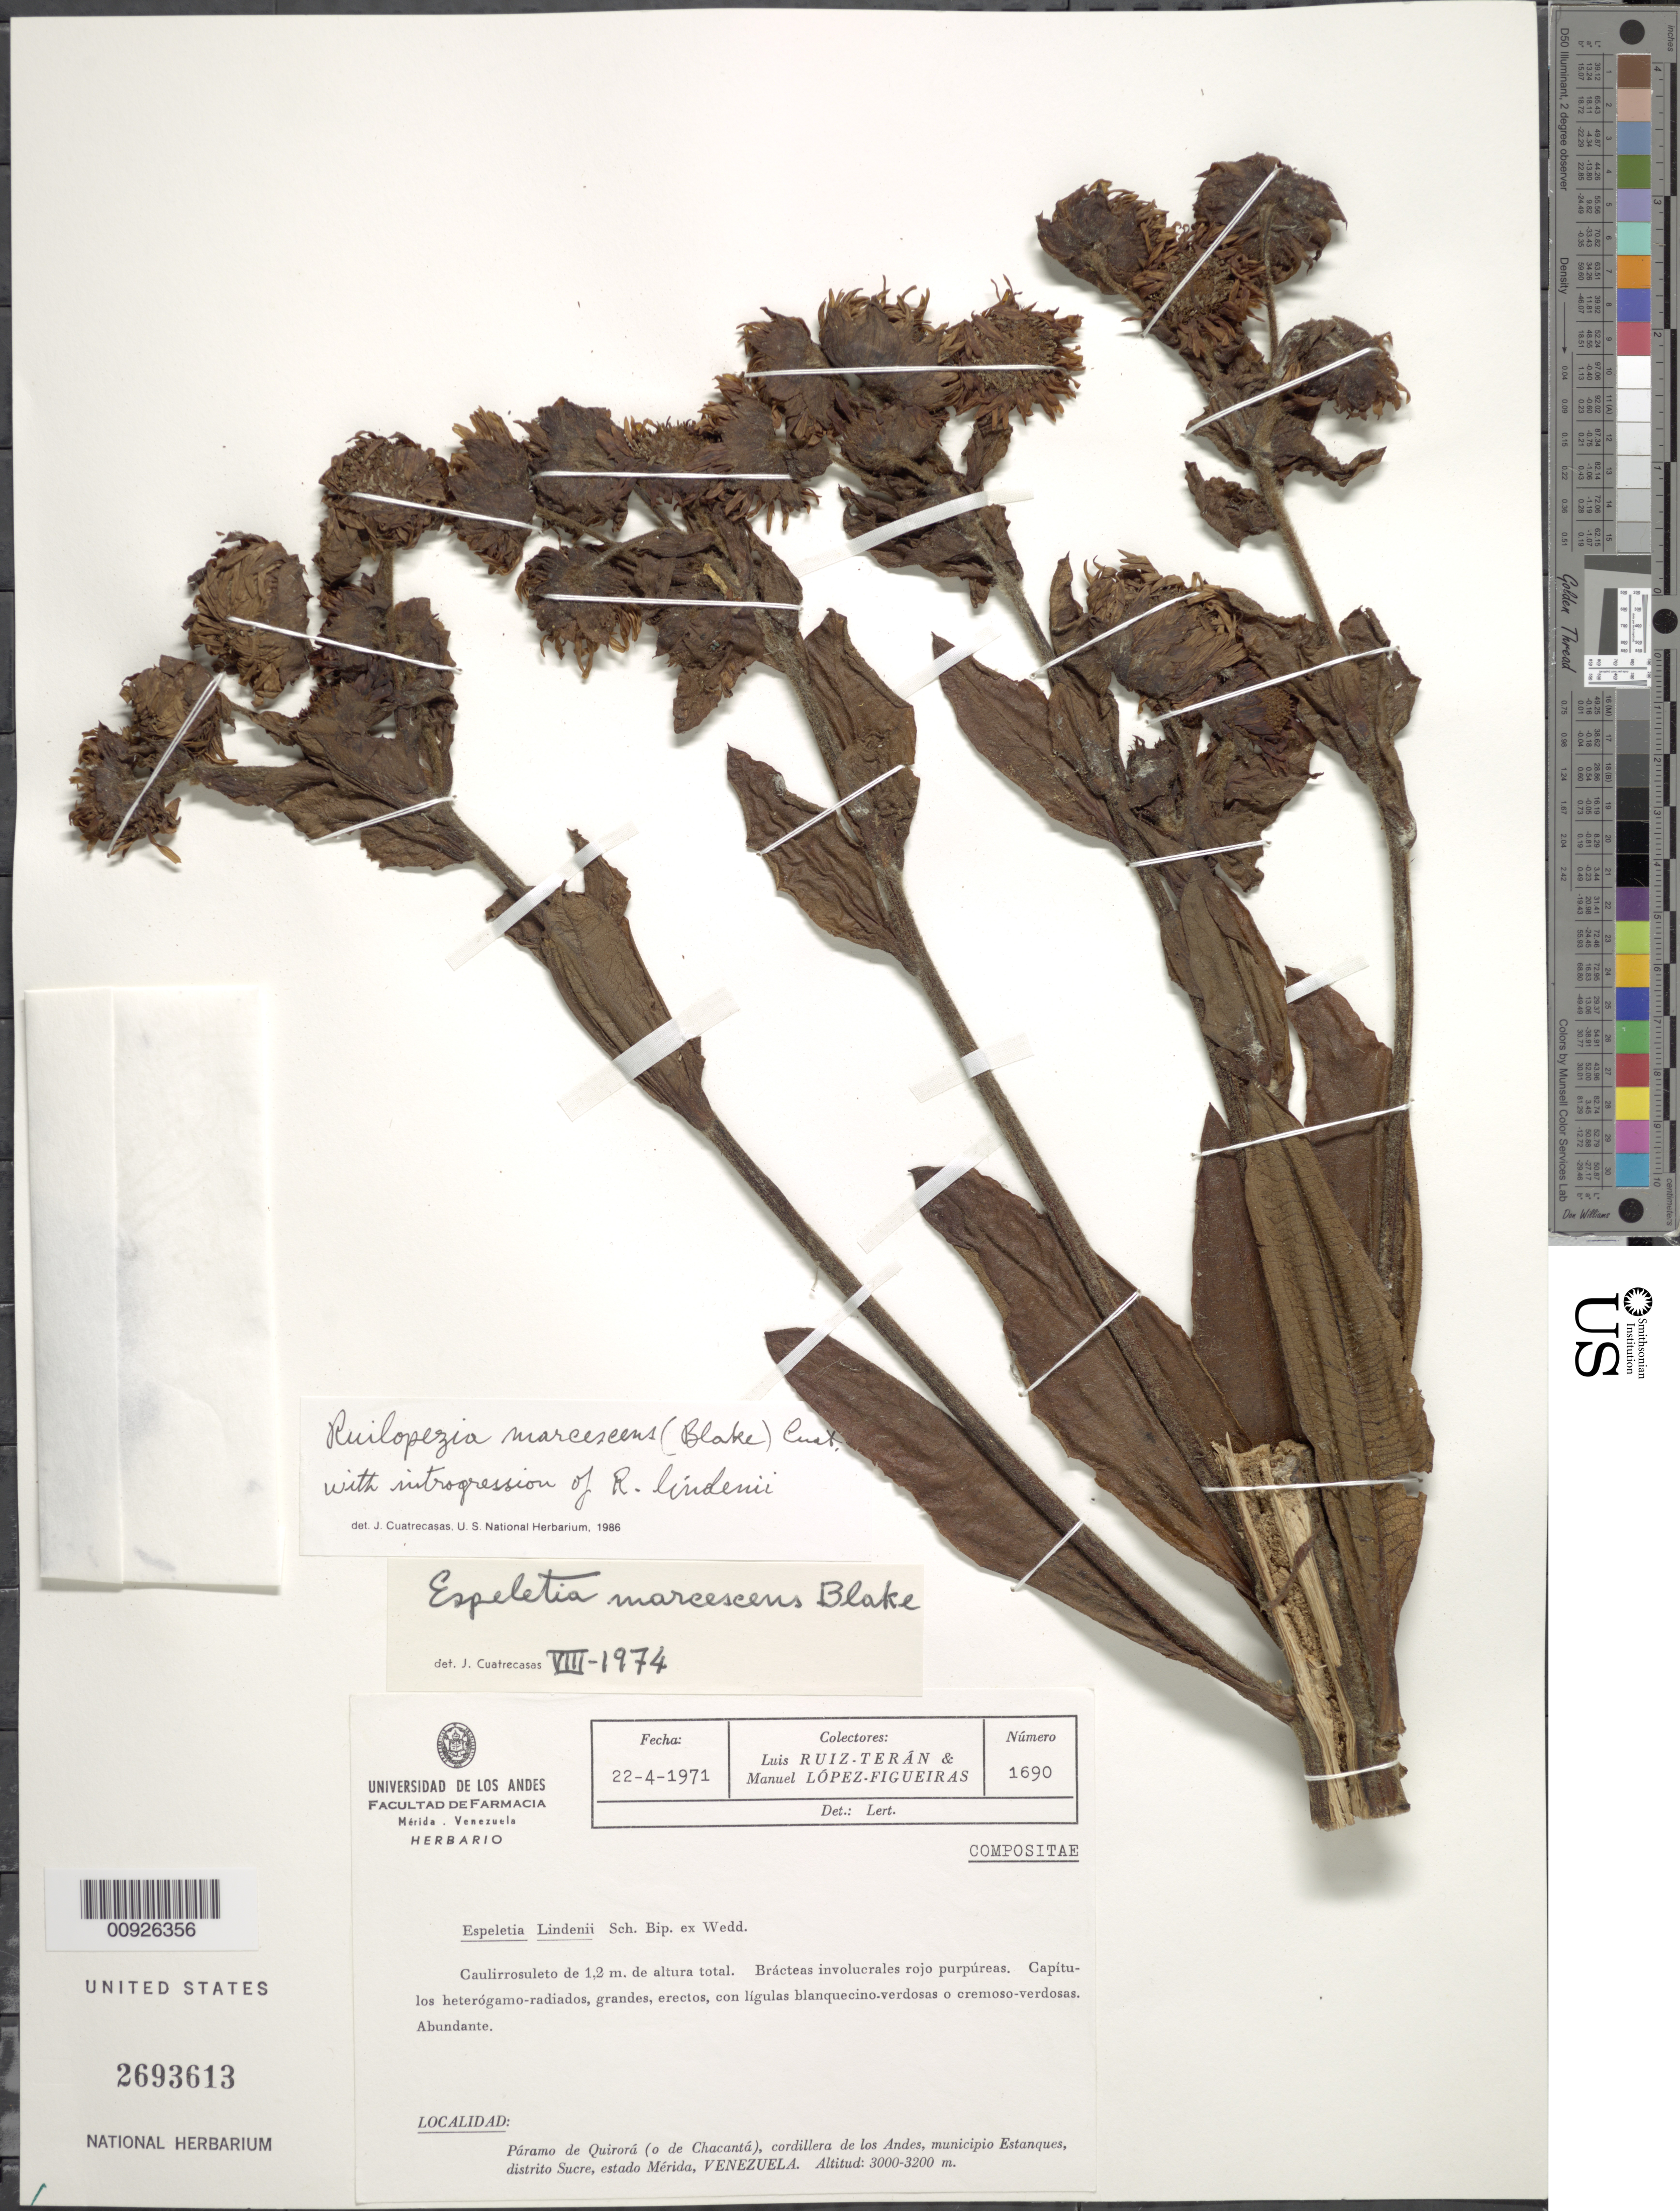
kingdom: Plantae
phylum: Tracheophyta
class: Magnoliopsida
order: Asterales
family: Asteraceae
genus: Ruilopezia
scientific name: Ruilopezia marcescens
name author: (S.F. Blake) Cuatrec.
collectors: L. E. Ruíz-Terán & M. López Figueiras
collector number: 1690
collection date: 1971-04-22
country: Venezuela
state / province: Mérida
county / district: Sucre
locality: P. de Quirorá (o de Chacantá), M. Estanques.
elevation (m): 3000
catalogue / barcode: US 2693613